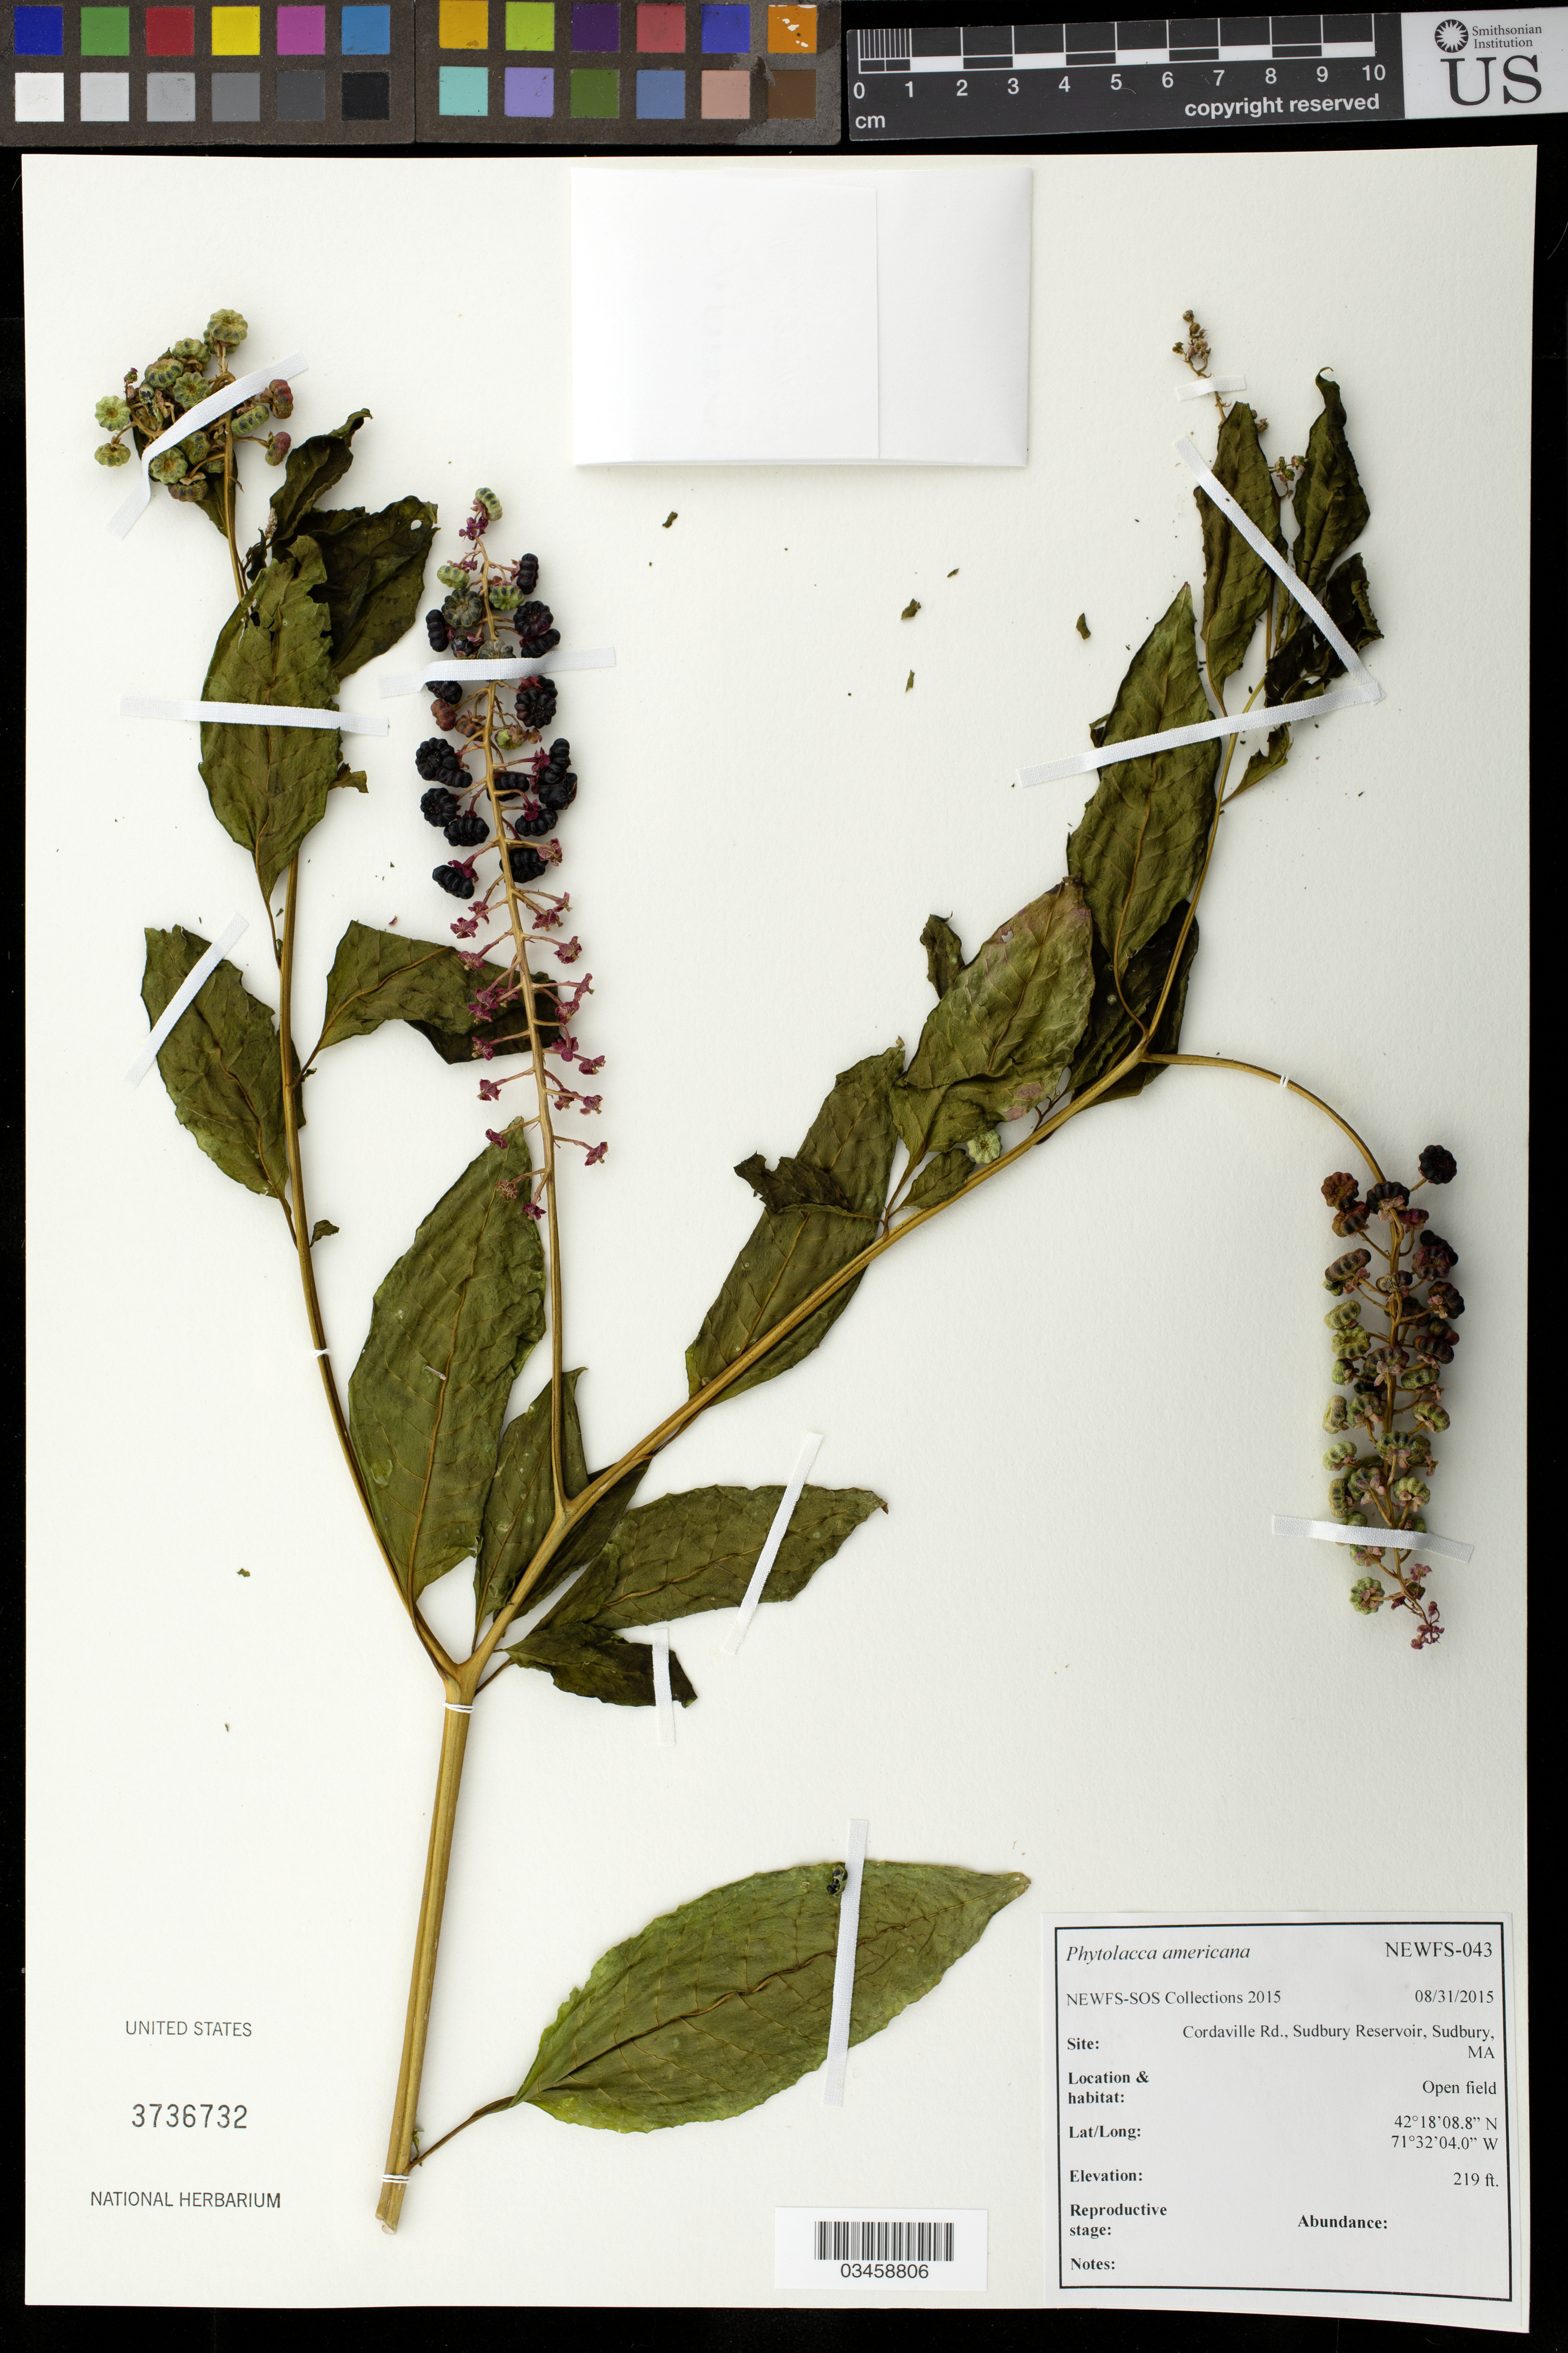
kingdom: Plantae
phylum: Tracheophyta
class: Magnoliopsida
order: Caryophyllales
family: Phytolaccaceae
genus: Phytolacca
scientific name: Phytolacca americana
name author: L.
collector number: NEWFS-043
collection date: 2015-08-31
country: United States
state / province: Massachusetts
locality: Cordaville Rd., Sudbury, Reservoir, Sudbury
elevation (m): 67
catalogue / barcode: US 3736732